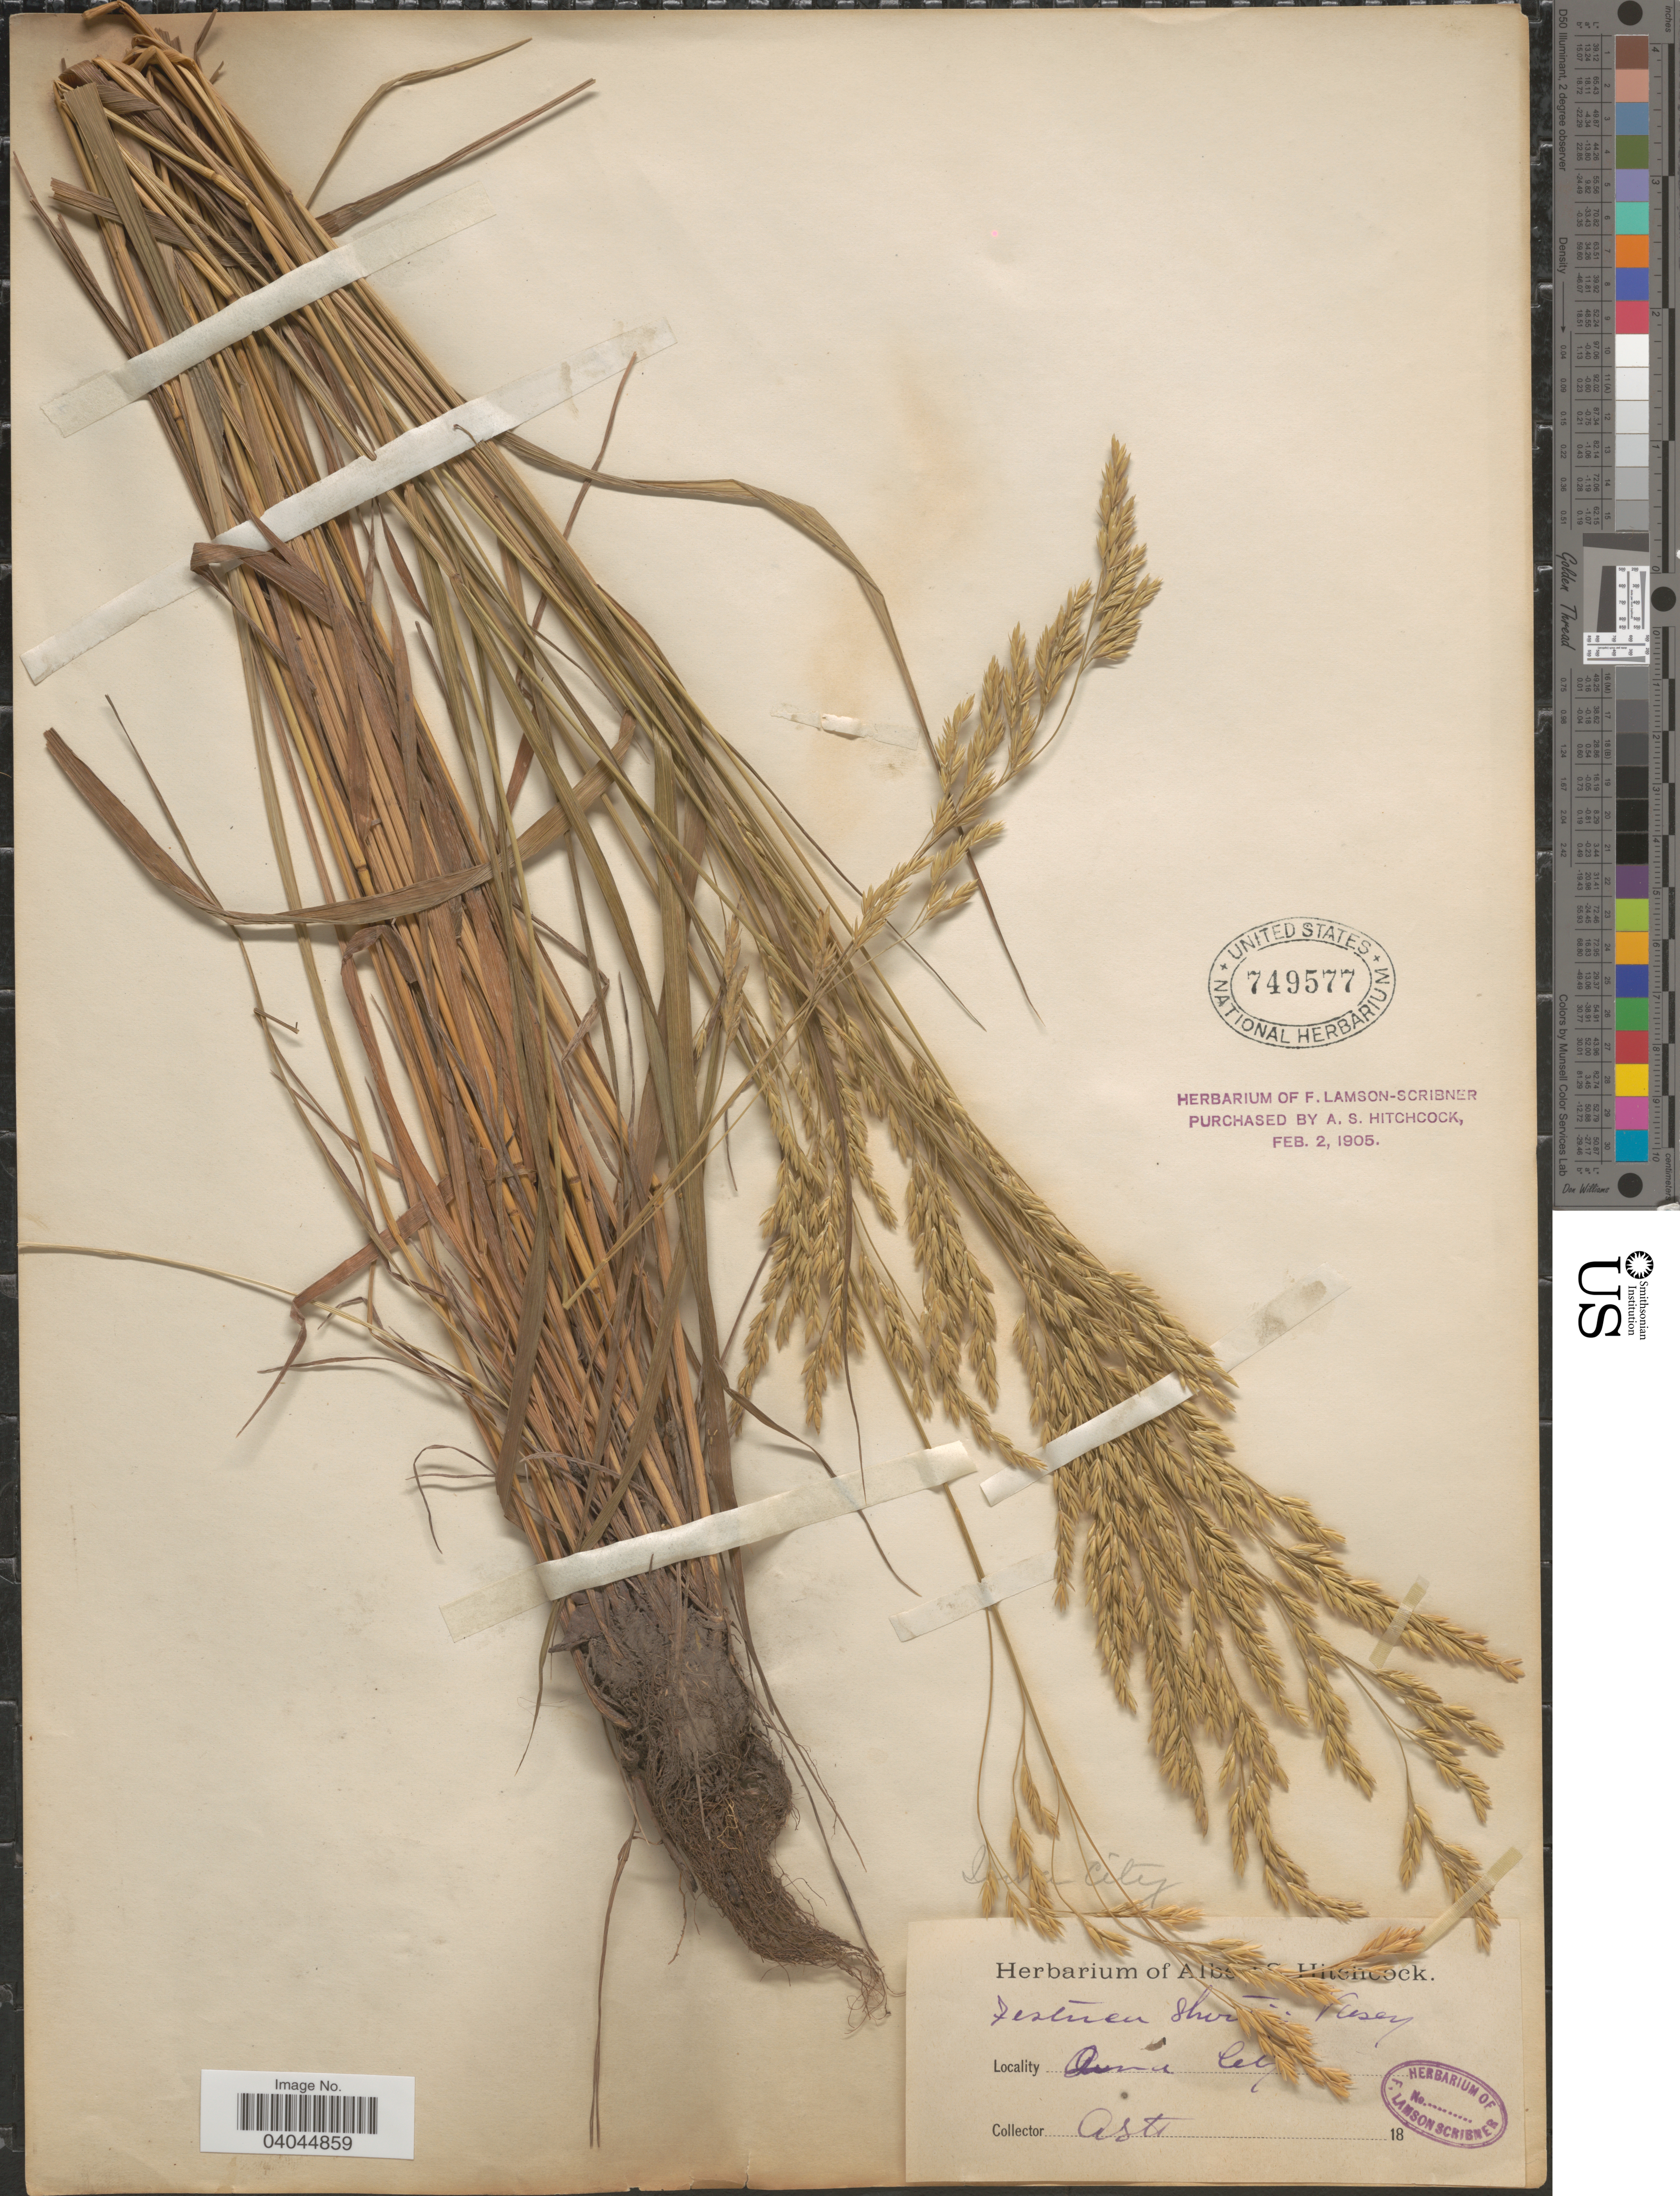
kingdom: Plantae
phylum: Tracheophyta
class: Liliopsida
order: Poales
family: Poaceae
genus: Festuca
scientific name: Festuca paradoxa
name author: Desv.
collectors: A. S. Hitchcock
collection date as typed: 18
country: United States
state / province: Iowa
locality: Iowa City.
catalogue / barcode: US 749577